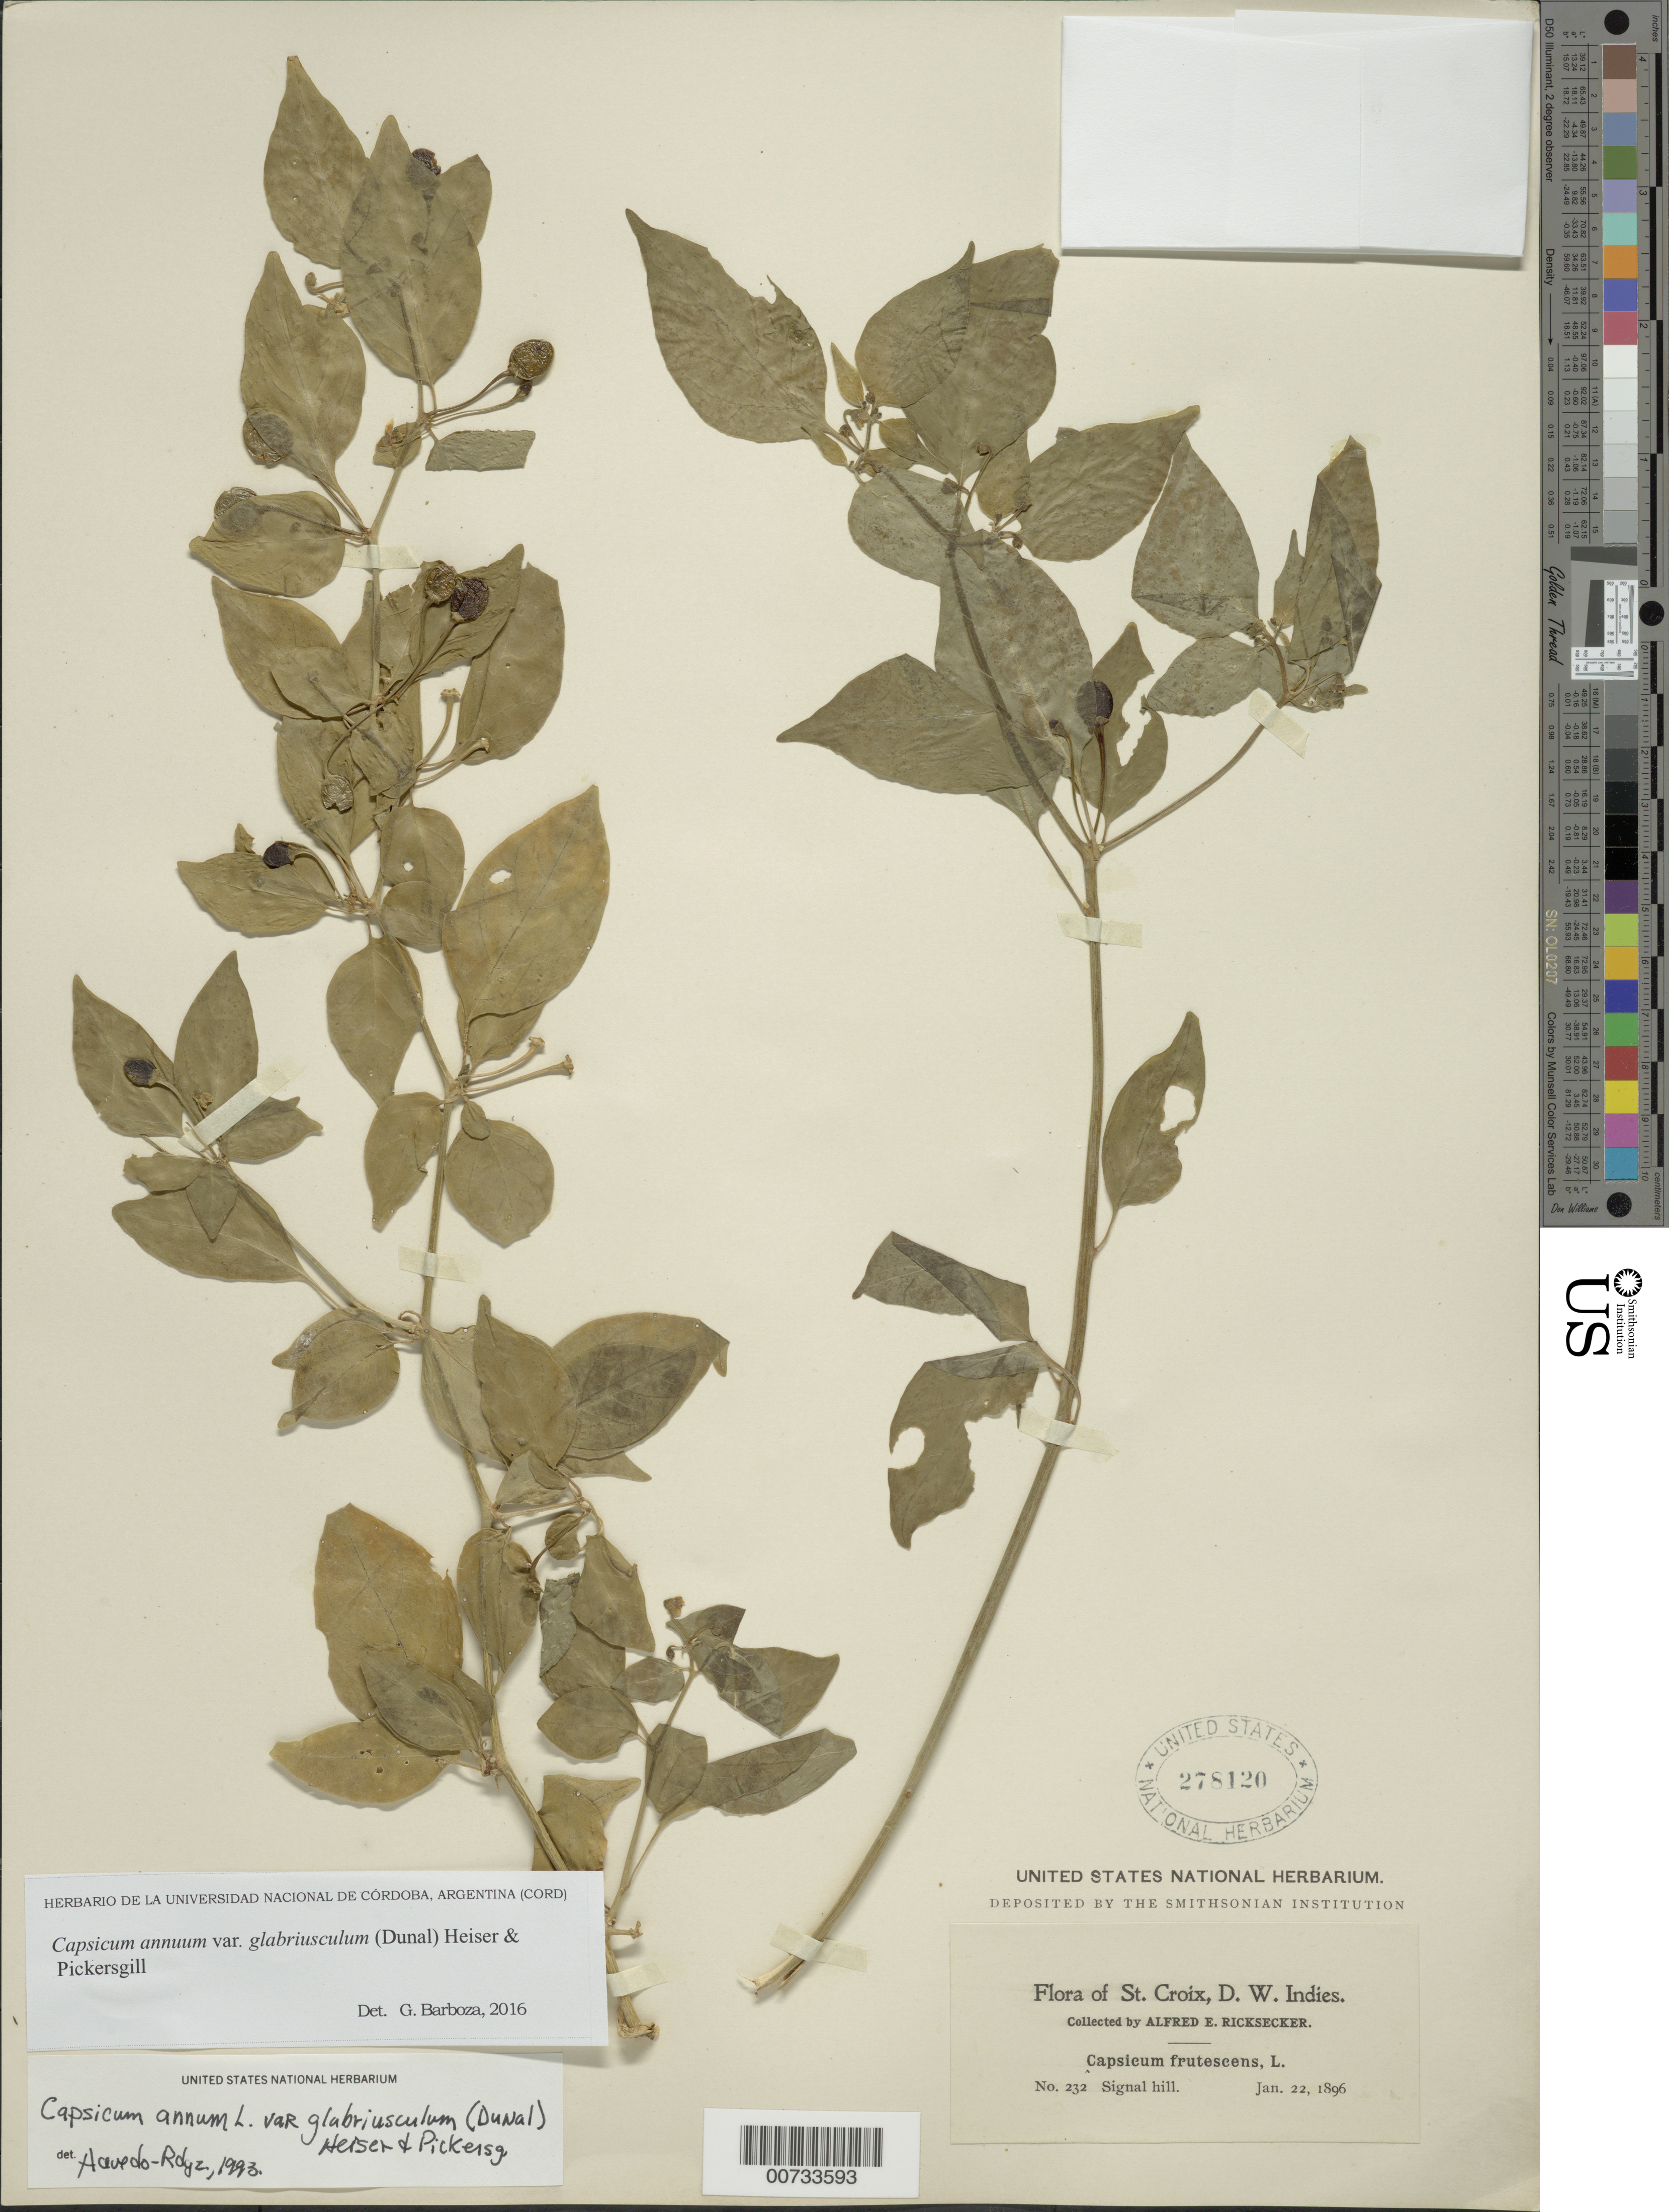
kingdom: Plantae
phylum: Tracheophyta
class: Magnoliopsida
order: Solanales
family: Solanaceae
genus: Capsicum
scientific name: Capsicum annuum var. glabriusculum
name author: (Dunal) Heiser & Pickersgill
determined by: Barboza, G. E., (CORD), Museo Botanico - Cordoba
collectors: A. E. Ricksecker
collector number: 232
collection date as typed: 22 Jan 1896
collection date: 1896-01-22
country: U.S. Virgin Islands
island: St. Croix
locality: St. Croix: Signal Hill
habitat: Hill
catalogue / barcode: US 278120